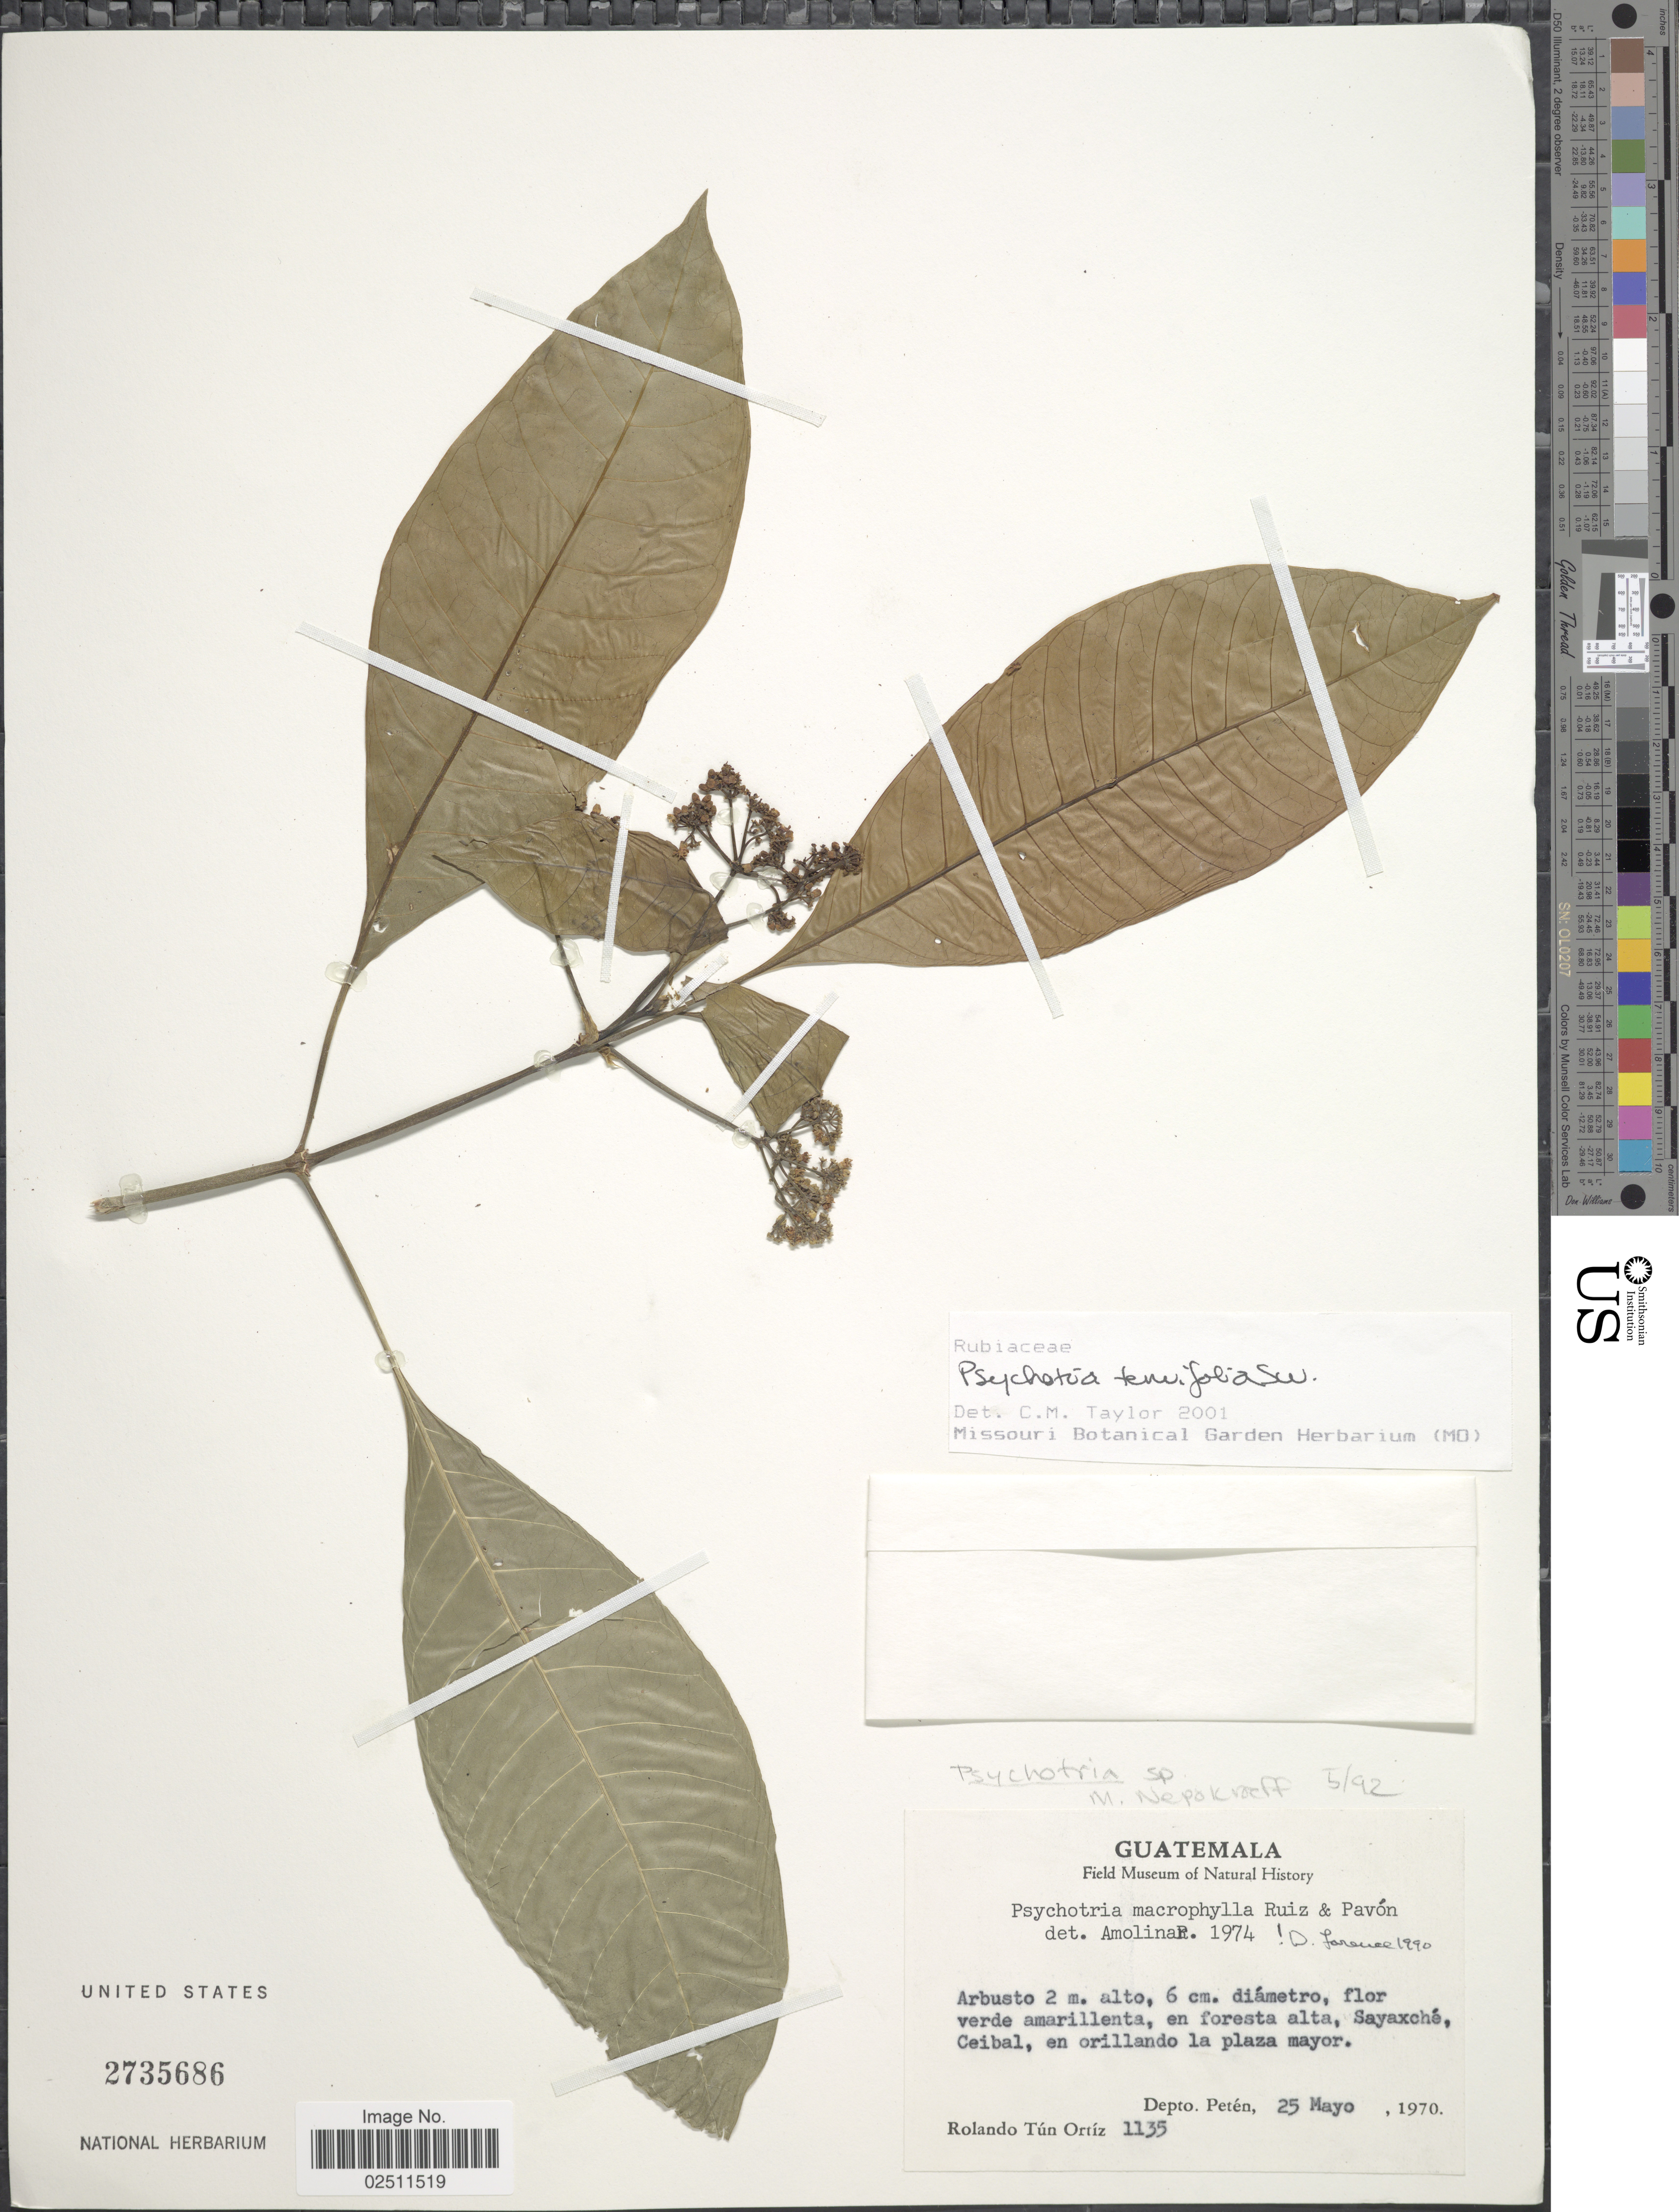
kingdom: Plantae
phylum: Tracheophyta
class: Magnoliopsida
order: Gentianales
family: Rubiaceae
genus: Psychotria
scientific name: Psychotria tenuifolia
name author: Sw.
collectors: R. T. Ortíz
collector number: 1135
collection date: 1970-05-25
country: Guatemala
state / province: El Petén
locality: Sayaxche, Ceibal, en orillando la plaza mayor. Depto. Peten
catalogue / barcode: US 2735686